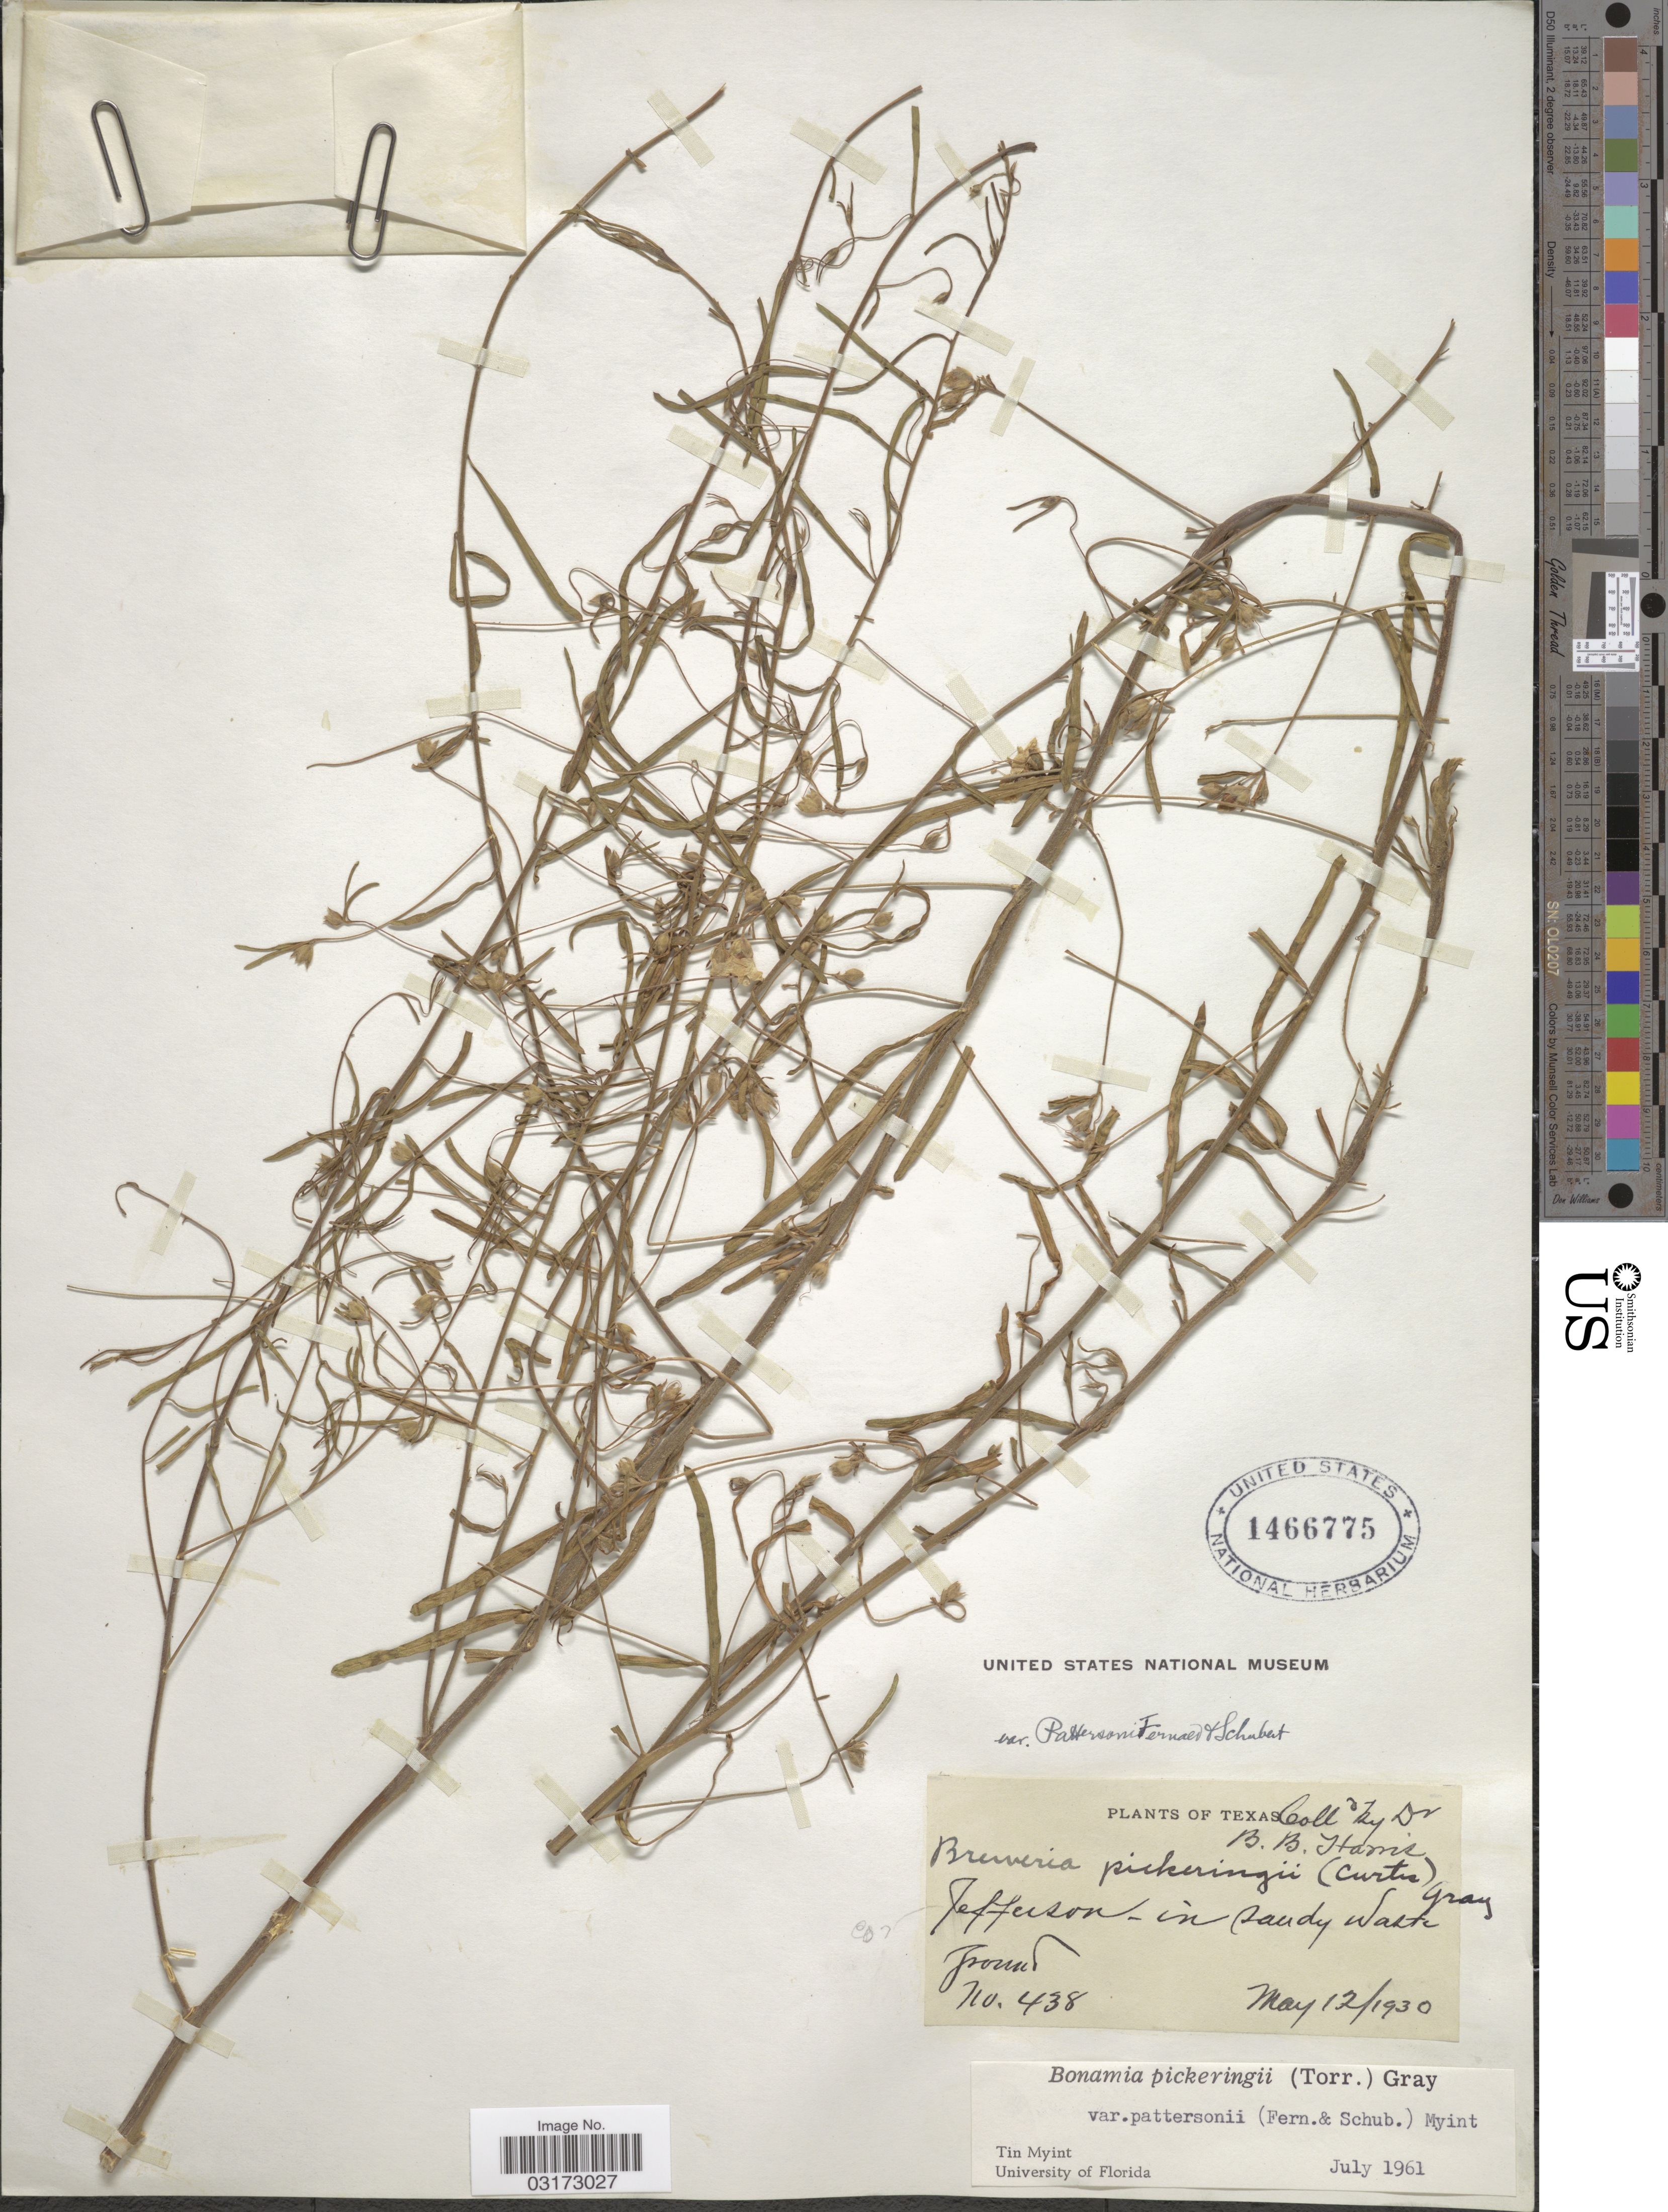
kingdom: Plantae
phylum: Tracheophyta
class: Magnoliopsida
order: Solanales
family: Convolvulaceae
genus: Stylisma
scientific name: Stylisma pickeringii var. pattersonii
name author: (Fernald & B.G. Schub.) Myint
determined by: Strong, Mark T., (BOT), Smithsonian Institution - National Museum of Natural History (UNITED STATES)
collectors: B. B. Harris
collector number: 438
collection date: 1930-05-12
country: United States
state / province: Texas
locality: Jefferson.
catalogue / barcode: US 1466775